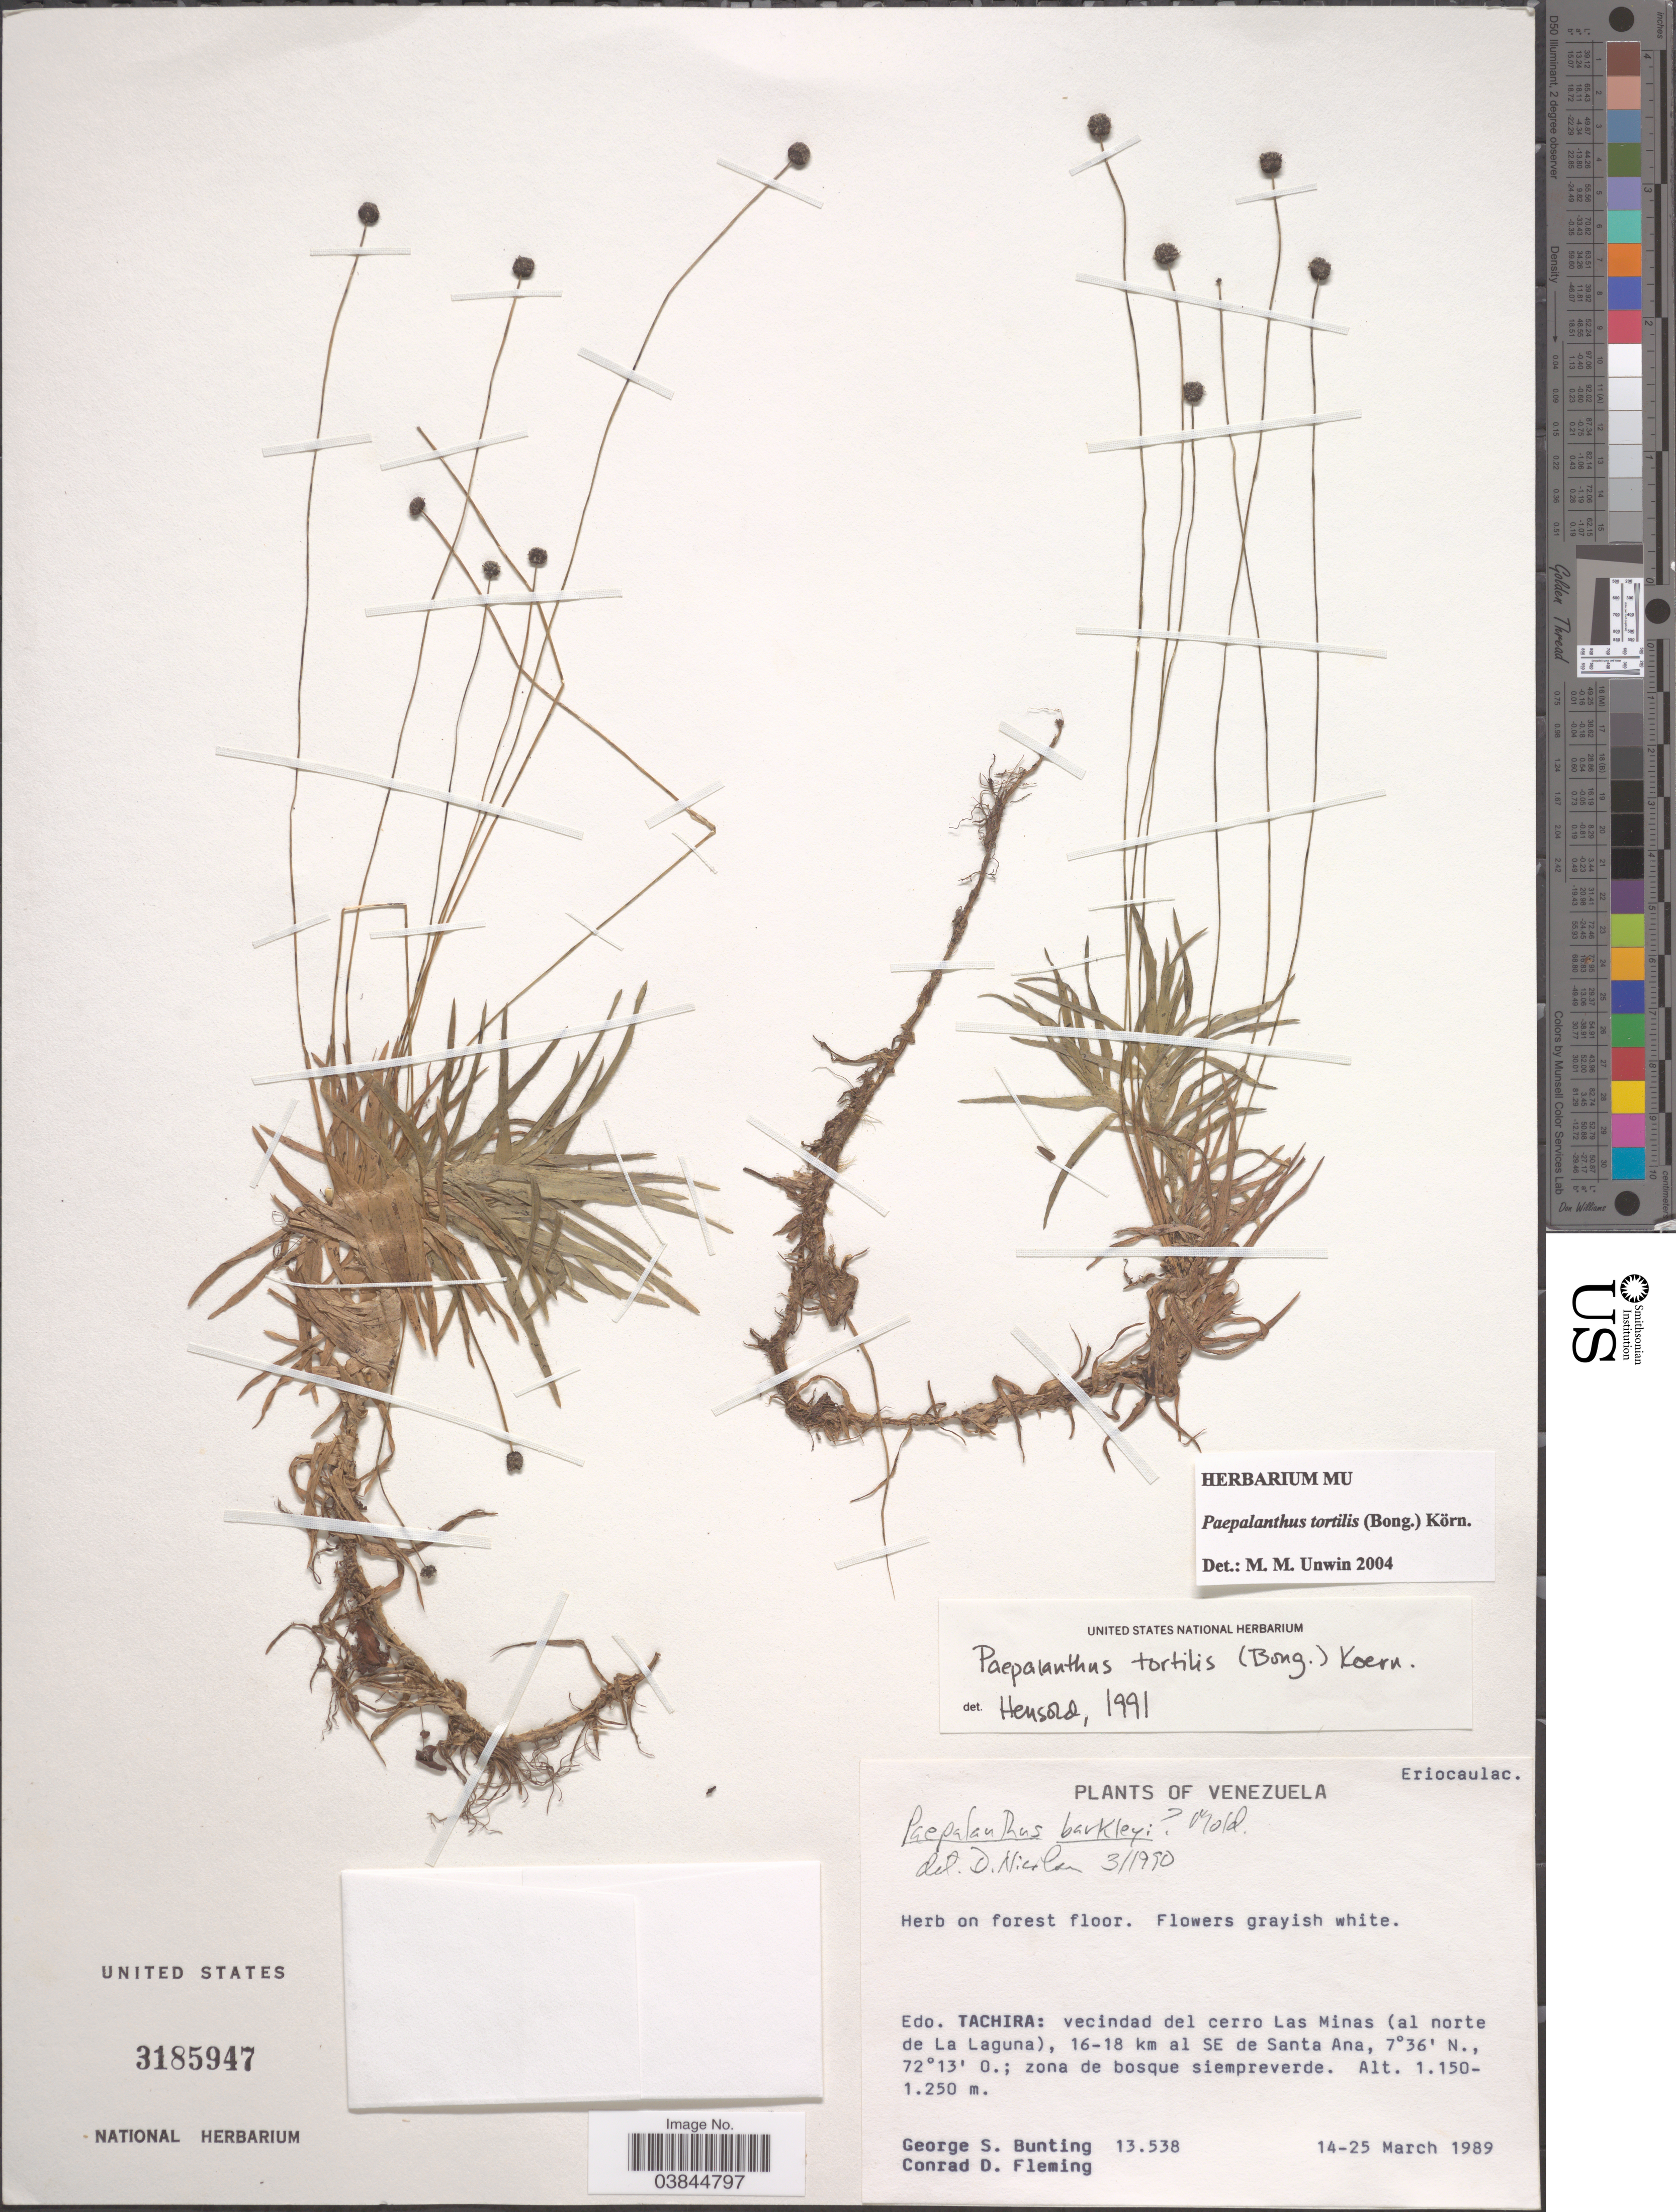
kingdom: Plantae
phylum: Tracheophyta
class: Liliopsida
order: Poales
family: Eriocaulaceae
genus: Paepalanthus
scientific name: Paepalanthus tortilis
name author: (Bong.) Koern.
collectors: G. S. Bunting & C. Fleming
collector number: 13538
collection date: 1989-03-14/1989-03-25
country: Venezuela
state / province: Tachira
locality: Edo. Tachira: vecindad del cerro Las Minas (al norte de La Laguna), 16-18 km al SE de Santa Ana.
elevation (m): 1150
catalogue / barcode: US 3185947